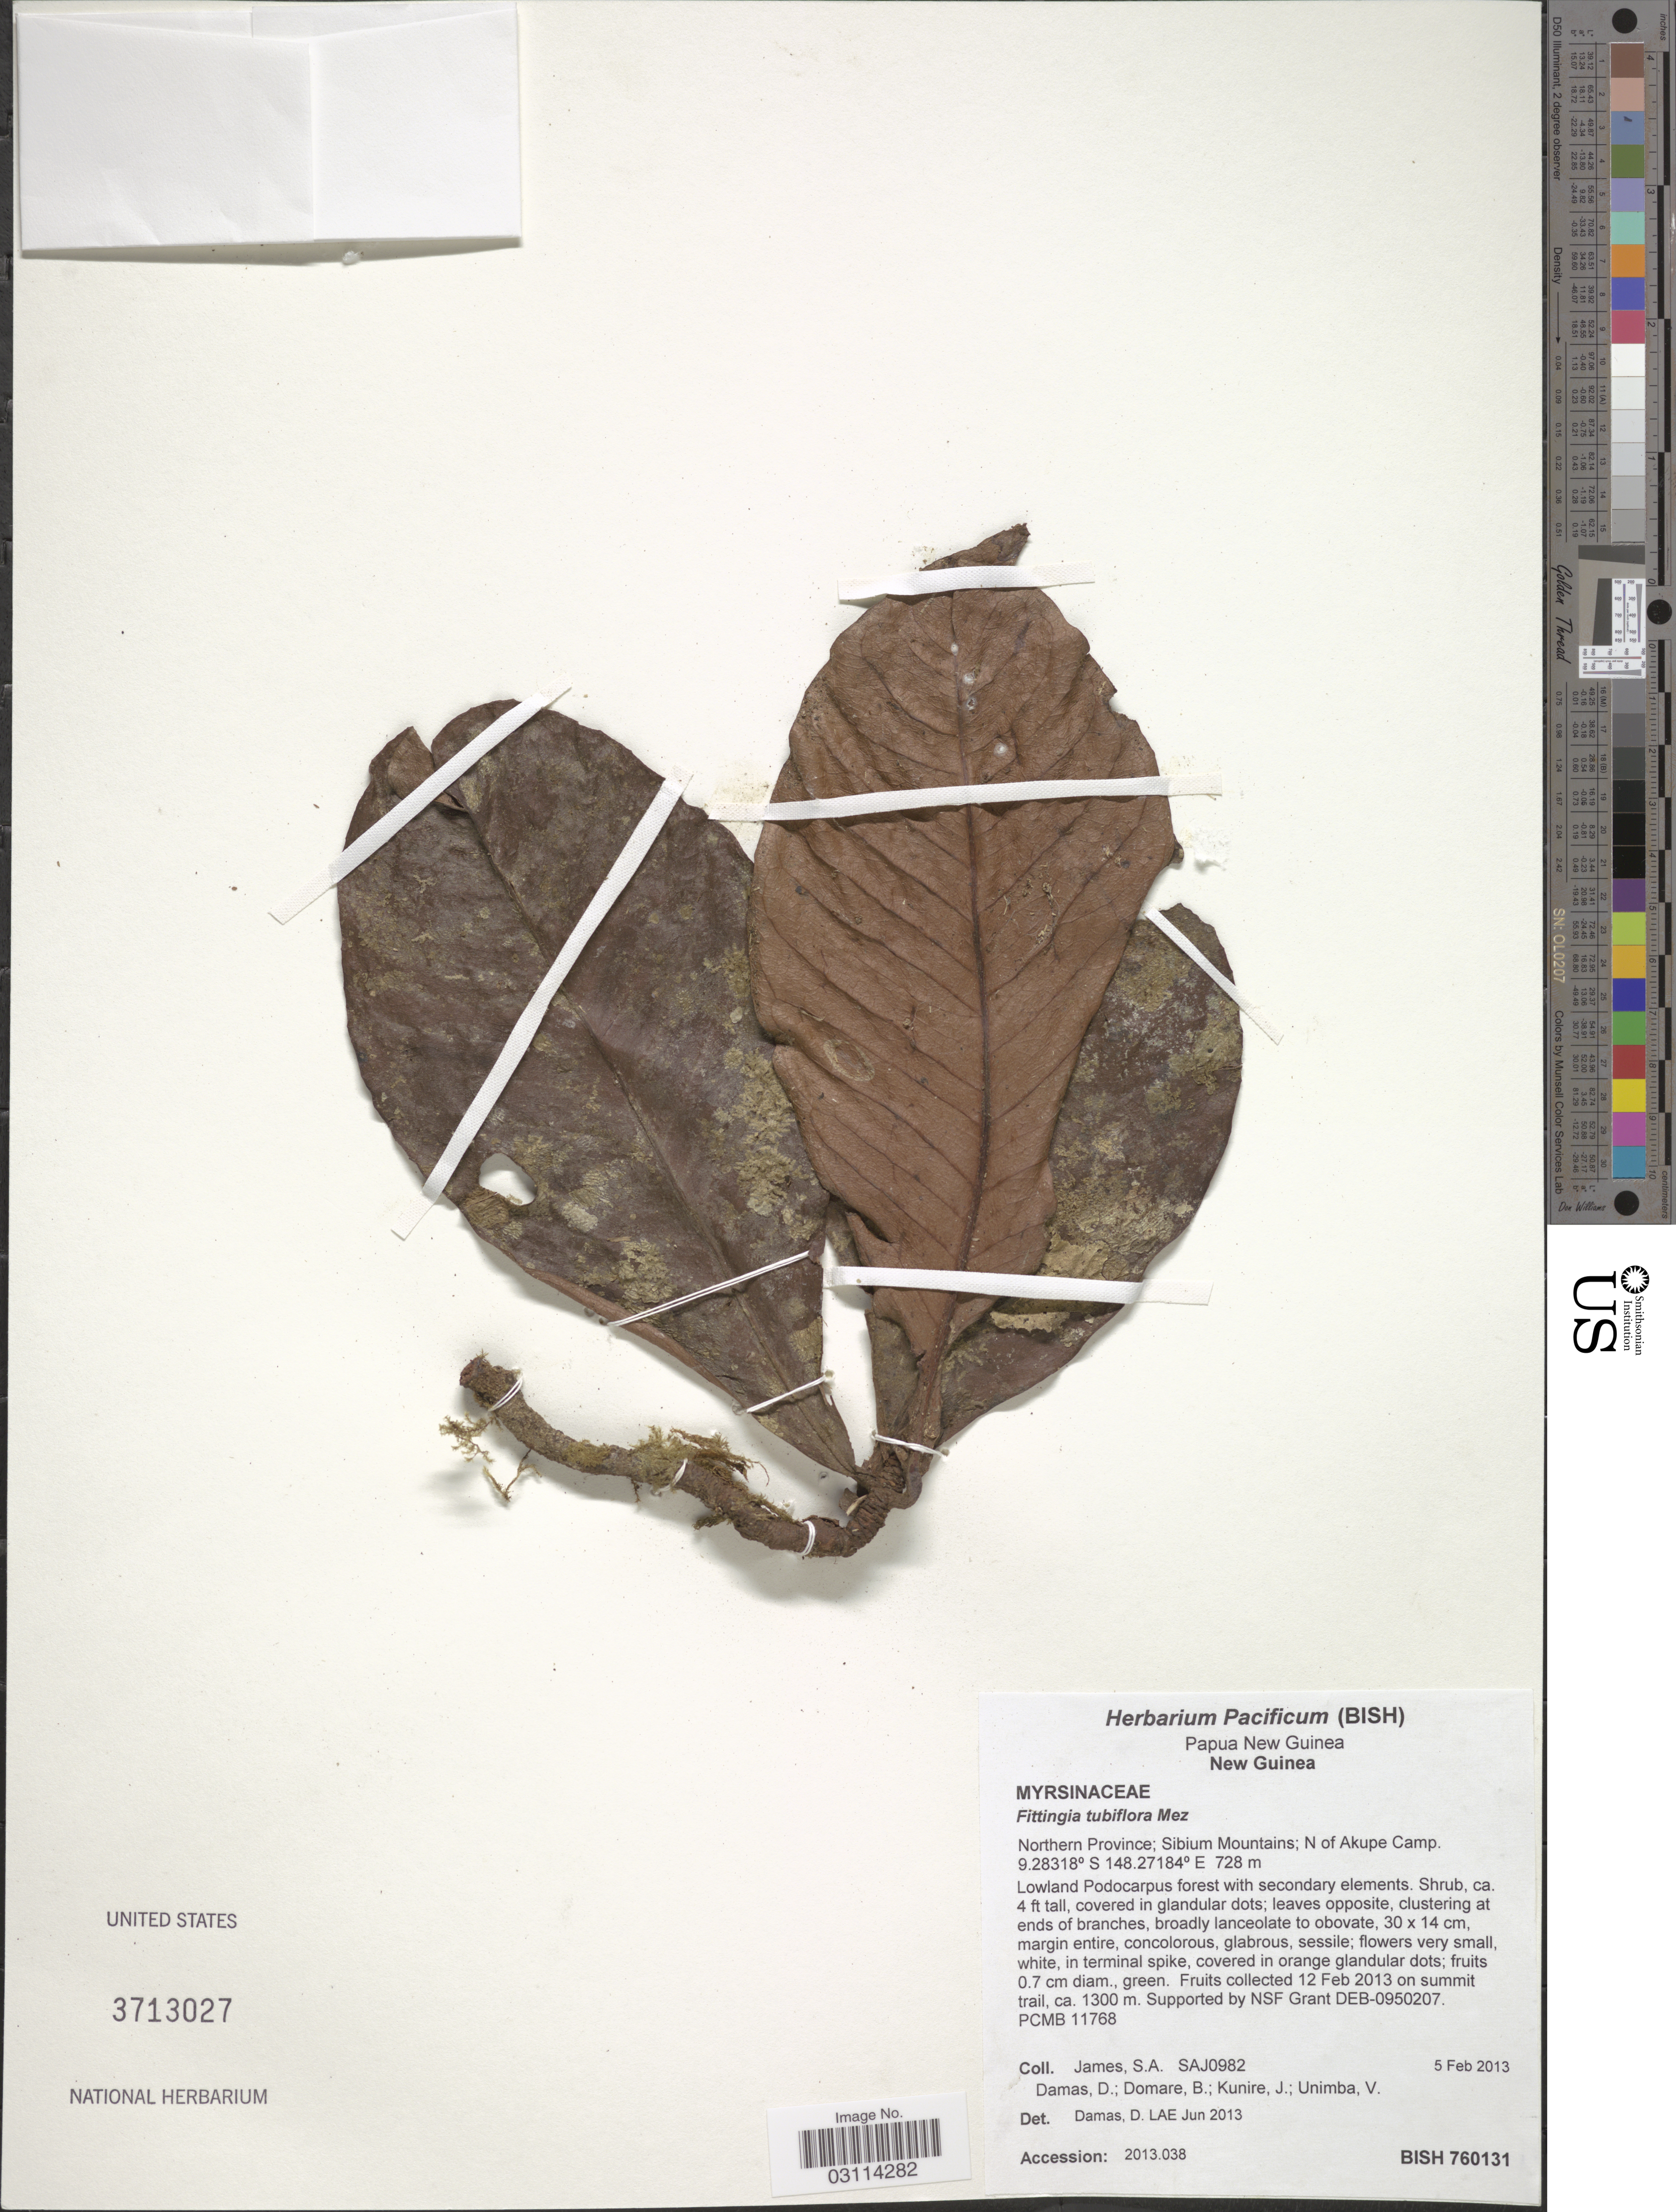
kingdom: Plantae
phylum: Tracheophyta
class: Magnoliopsida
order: Ericales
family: Primulaceae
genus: Fittingia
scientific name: Fittingia tubiflora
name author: Mez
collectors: S. James, D. Damas, B. Domare, J. Kunire & V. Unimba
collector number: SAJ0982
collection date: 2013-02-05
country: Papua New Guinea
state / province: Northern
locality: New Guinea. Northern Province; Sibium Mountains; N of Akupe Camp.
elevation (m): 728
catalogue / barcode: US 3713027